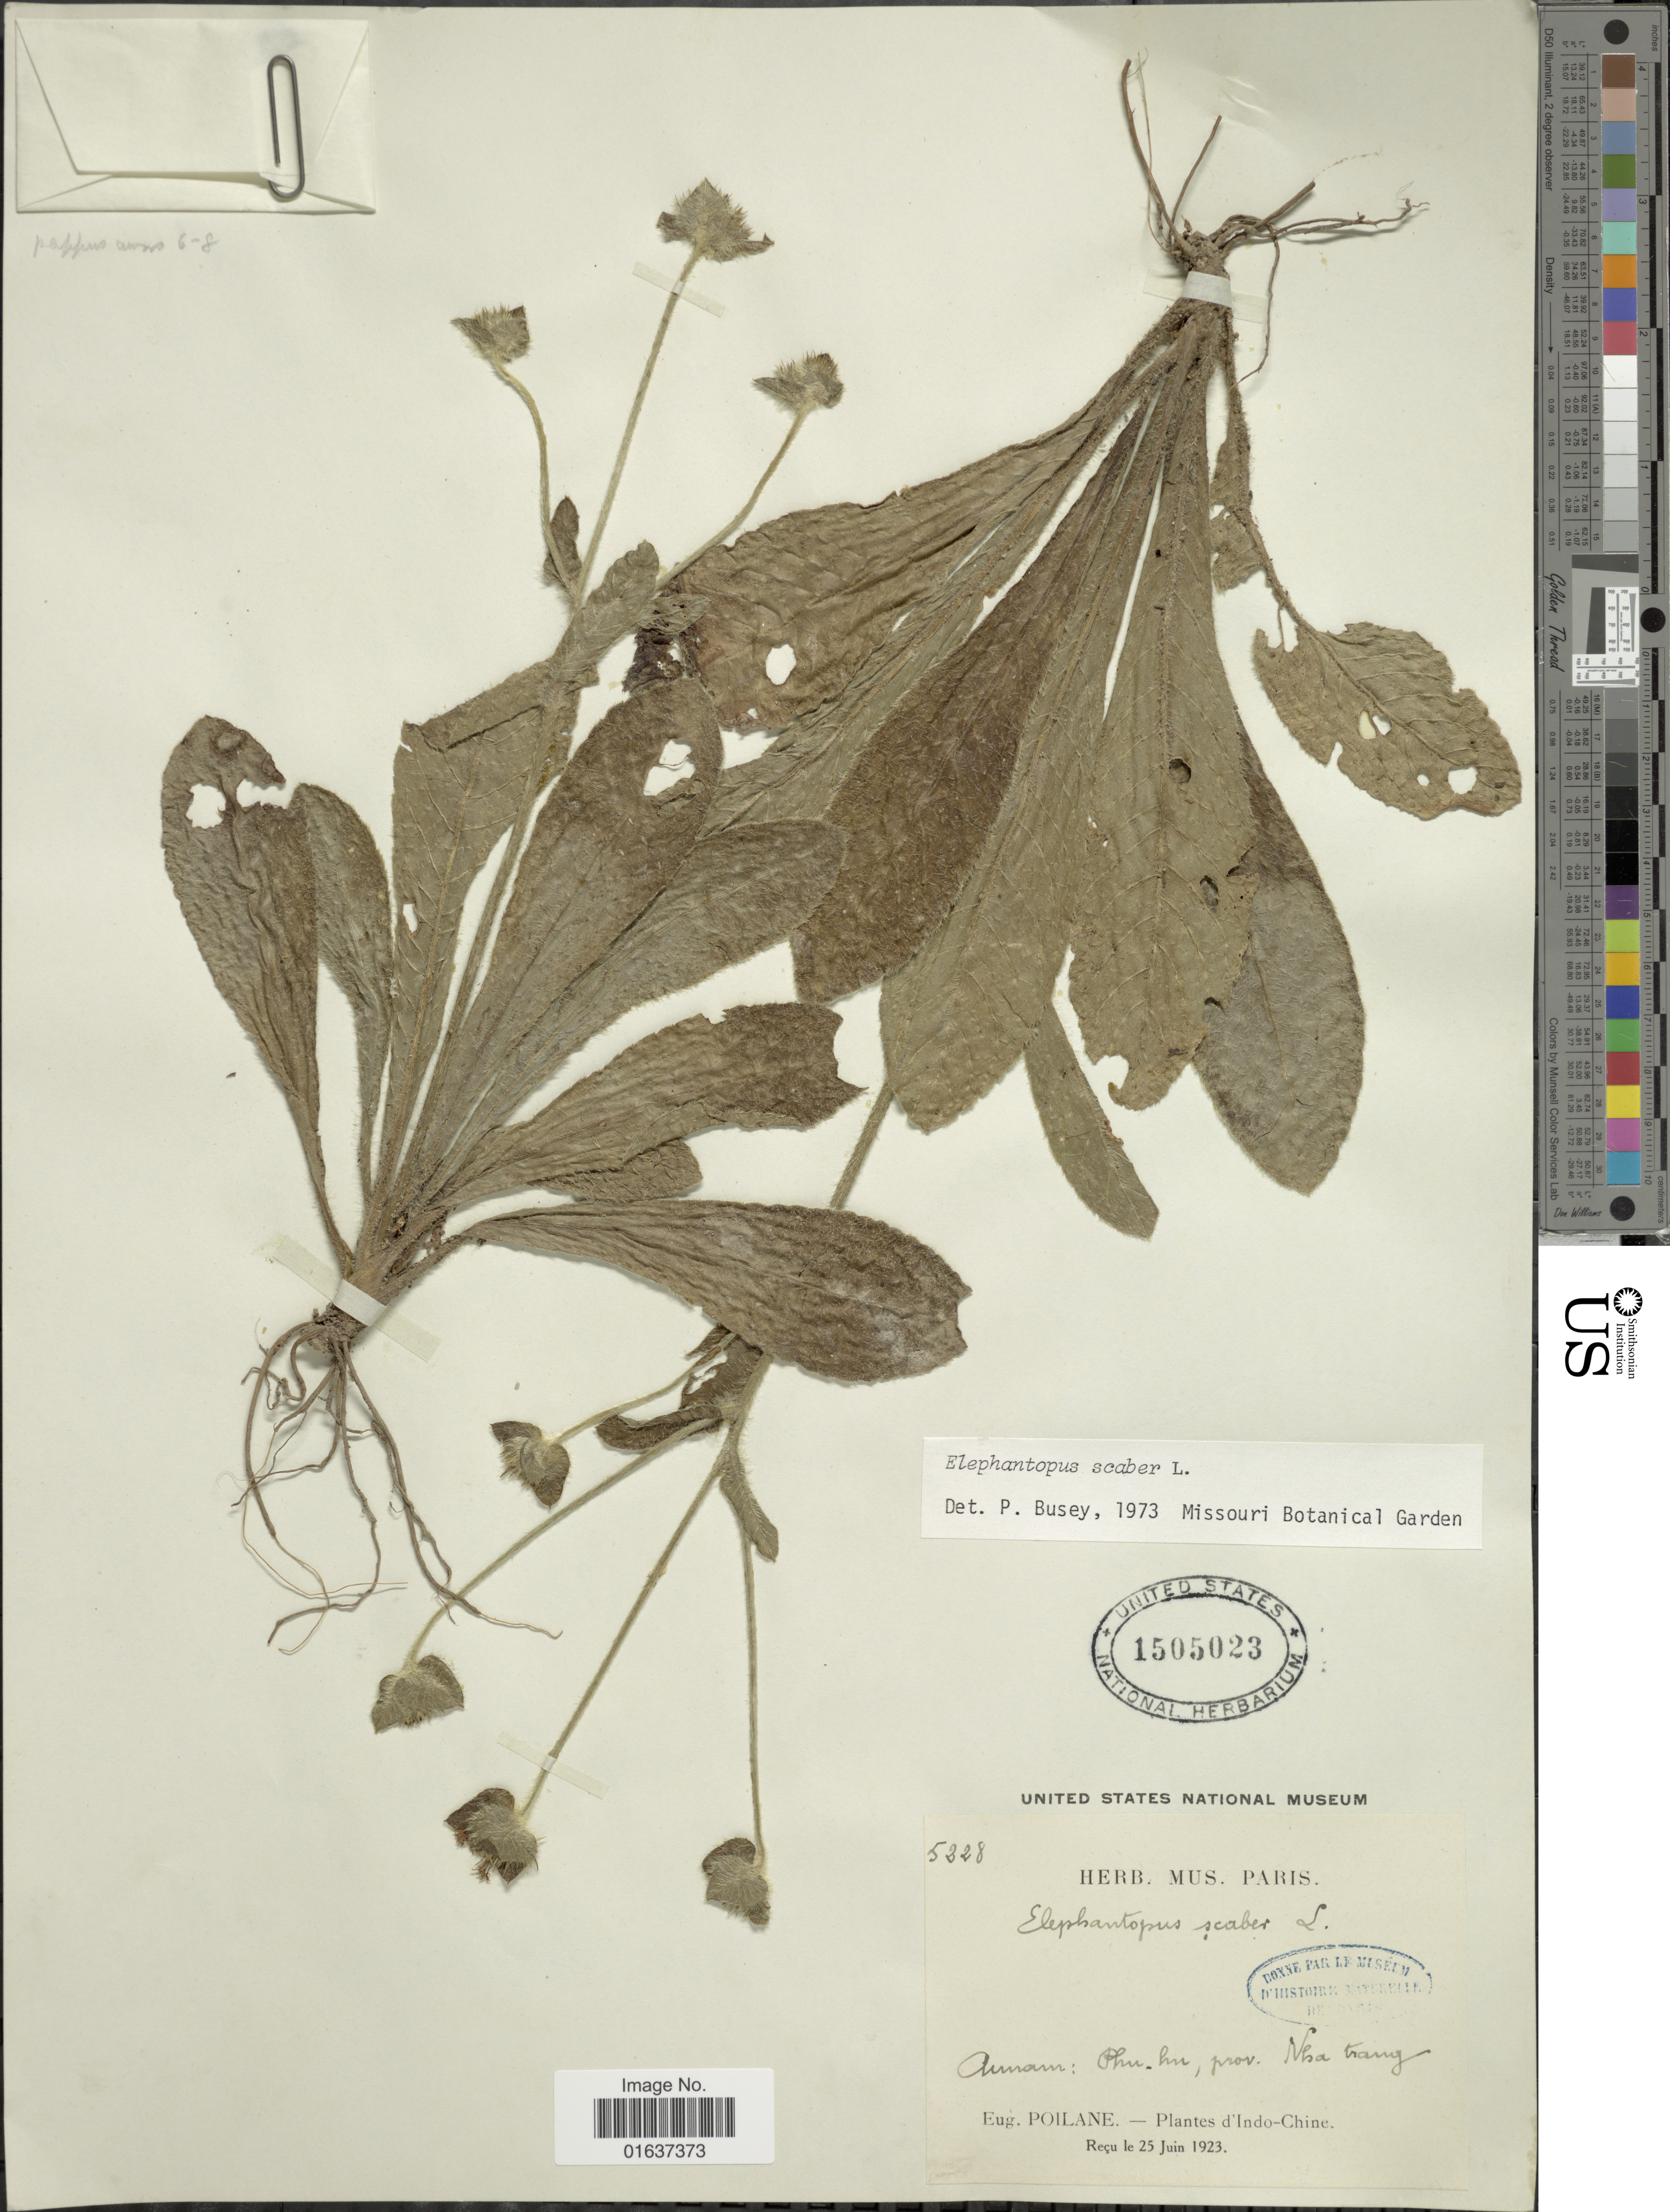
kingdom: Plantae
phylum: Tracheophyta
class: Magnoliopsida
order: Asterales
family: Asteraceae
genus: Elephantopus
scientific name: Elephantopus scaber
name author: L.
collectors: E. Poilane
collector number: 5228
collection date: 1923-06-25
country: Vietnam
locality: Annam: Phu Hu, prov. Nha Trang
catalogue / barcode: US 1505023